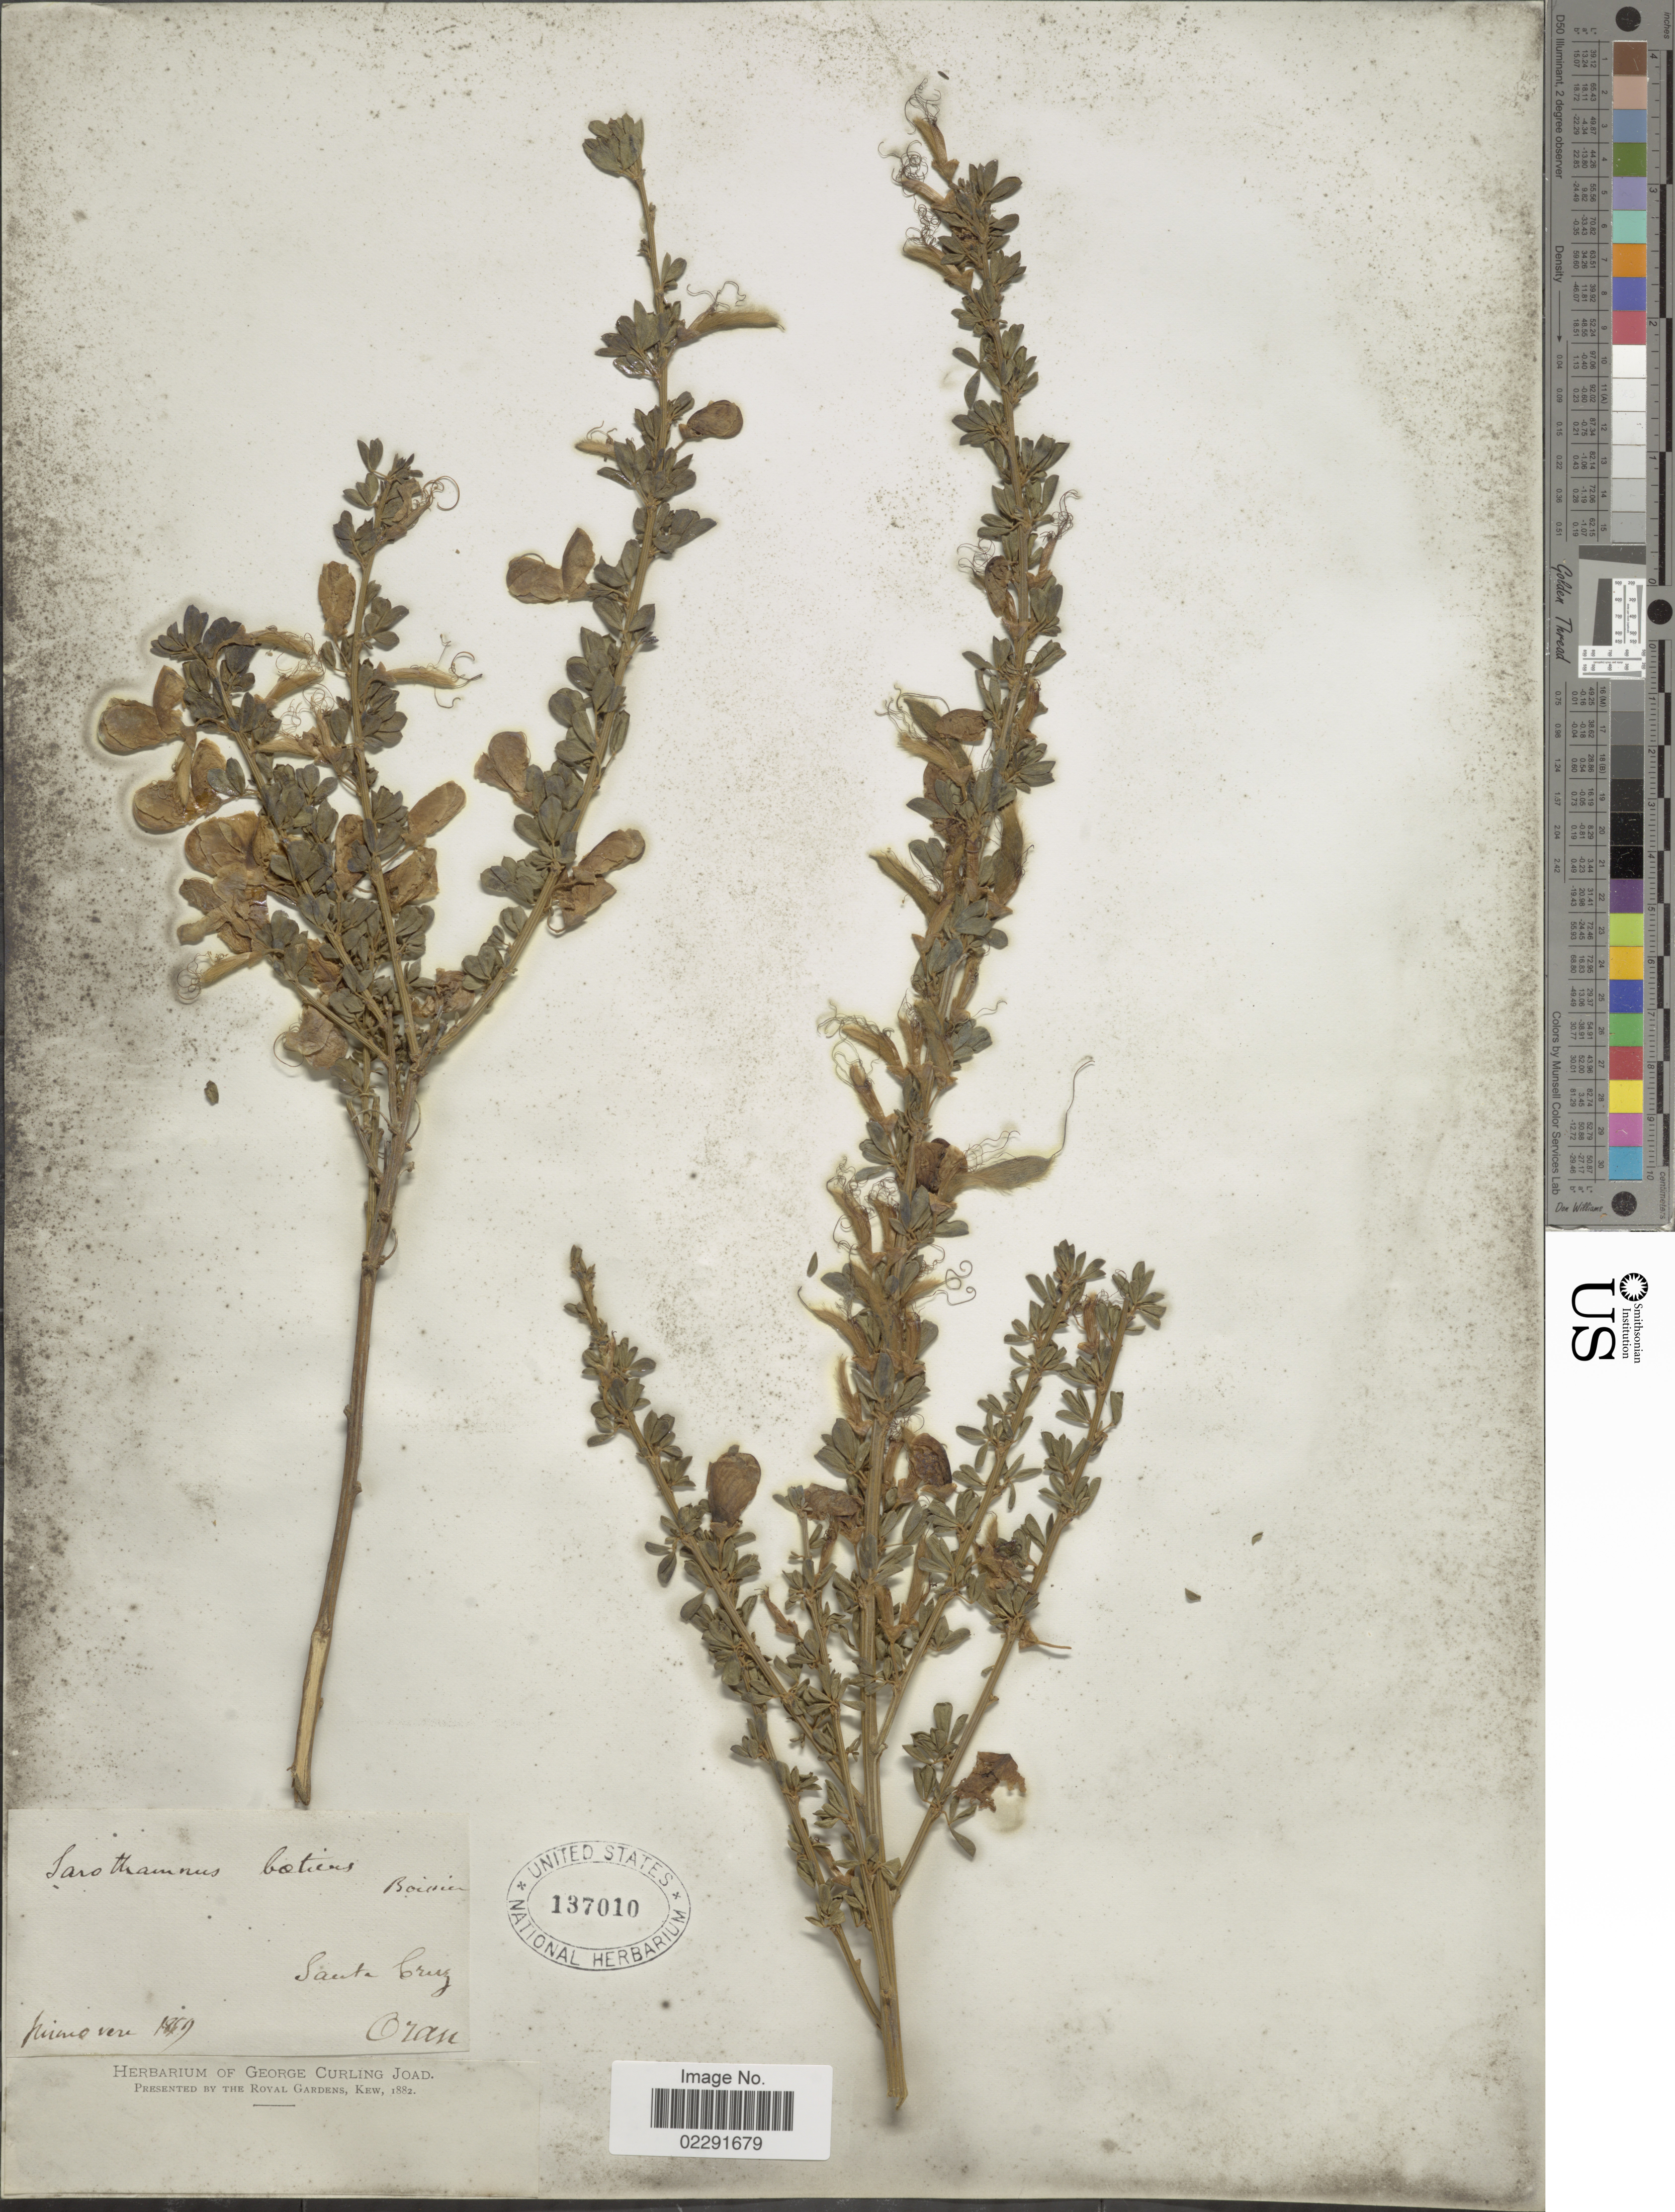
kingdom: Plantae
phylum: Tracheophyta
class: Magnoliopsida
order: Fabales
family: Fabaceae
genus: Cytisus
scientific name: Cytisus arboreus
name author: (Desf.) DC.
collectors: Primevera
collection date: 1859-06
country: Algeria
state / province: Oran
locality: Santa Cruz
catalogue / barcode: US 137010